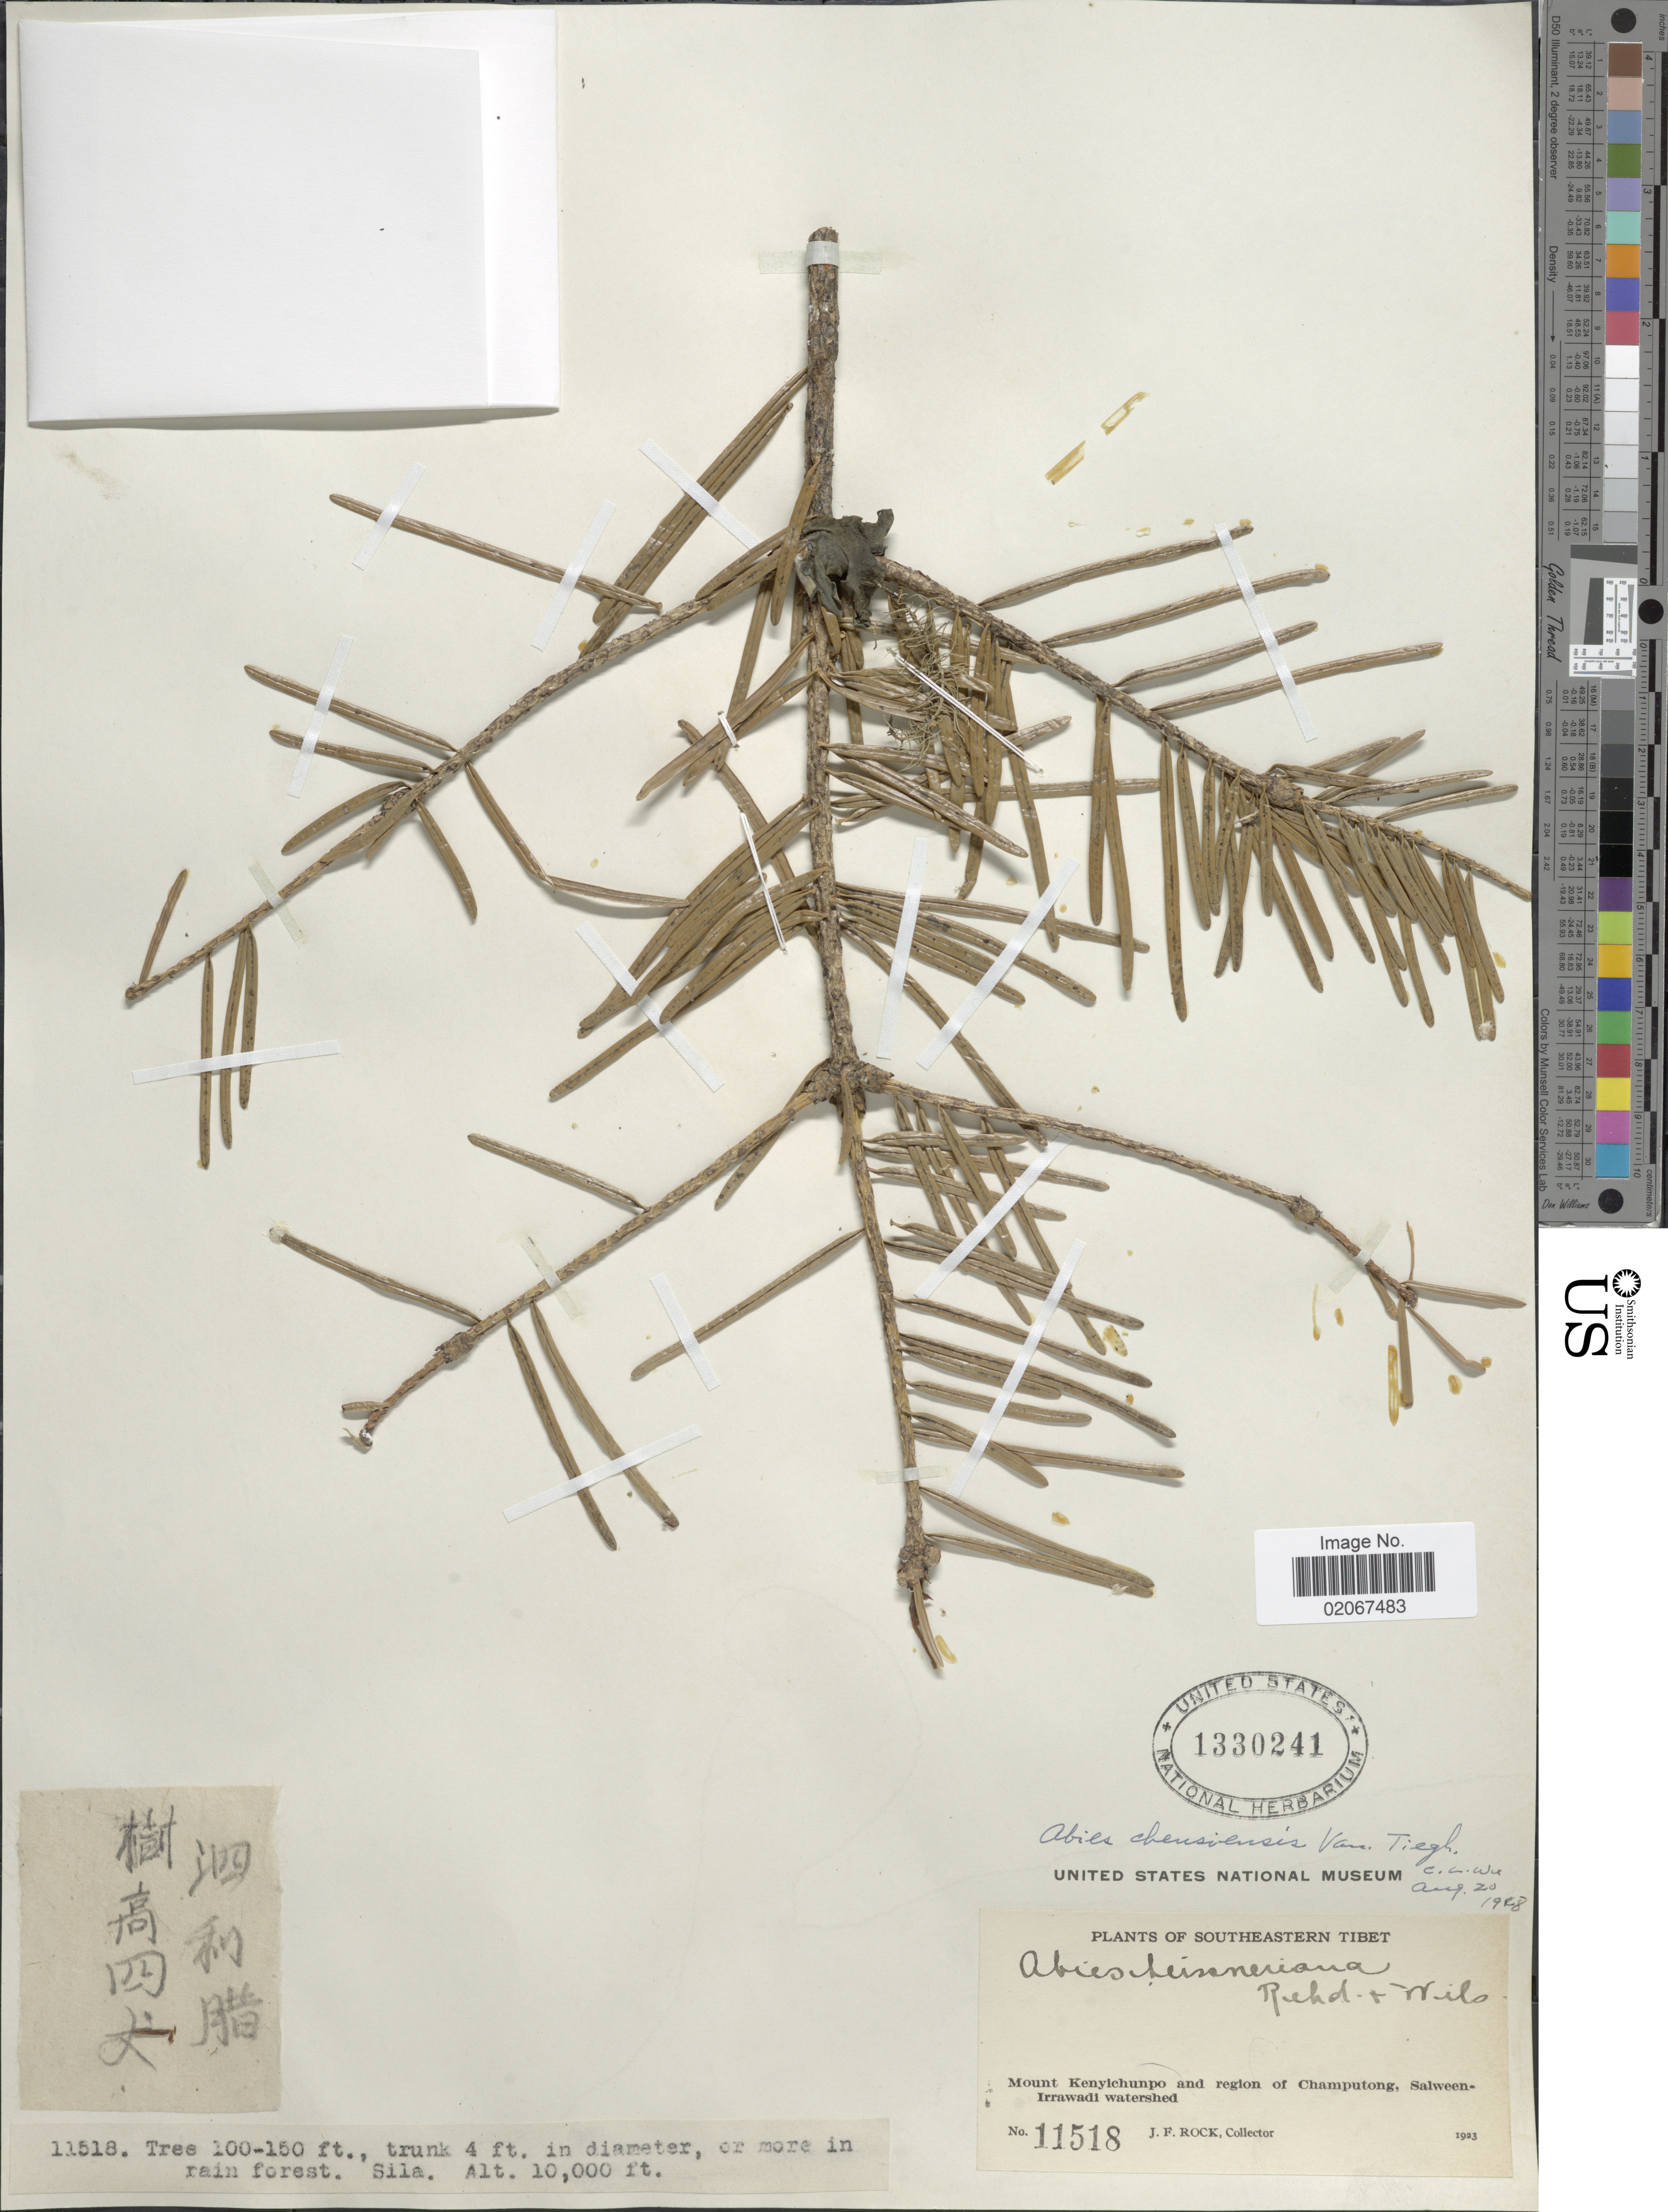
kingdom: Plantae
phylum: Tracheophyta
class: Pinopsida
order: Pinales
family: Pinaceae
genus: Abies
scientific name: Abies chensiensis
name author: Tiegh.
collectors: J. Rock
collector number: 11518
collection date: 1923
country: China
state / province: Xizang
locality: Southeastern Tibet, Mount Kenyichunpo and region of Champutong, Salween-Irrawadi watershed.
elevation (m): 3048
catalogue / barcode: US 1330241